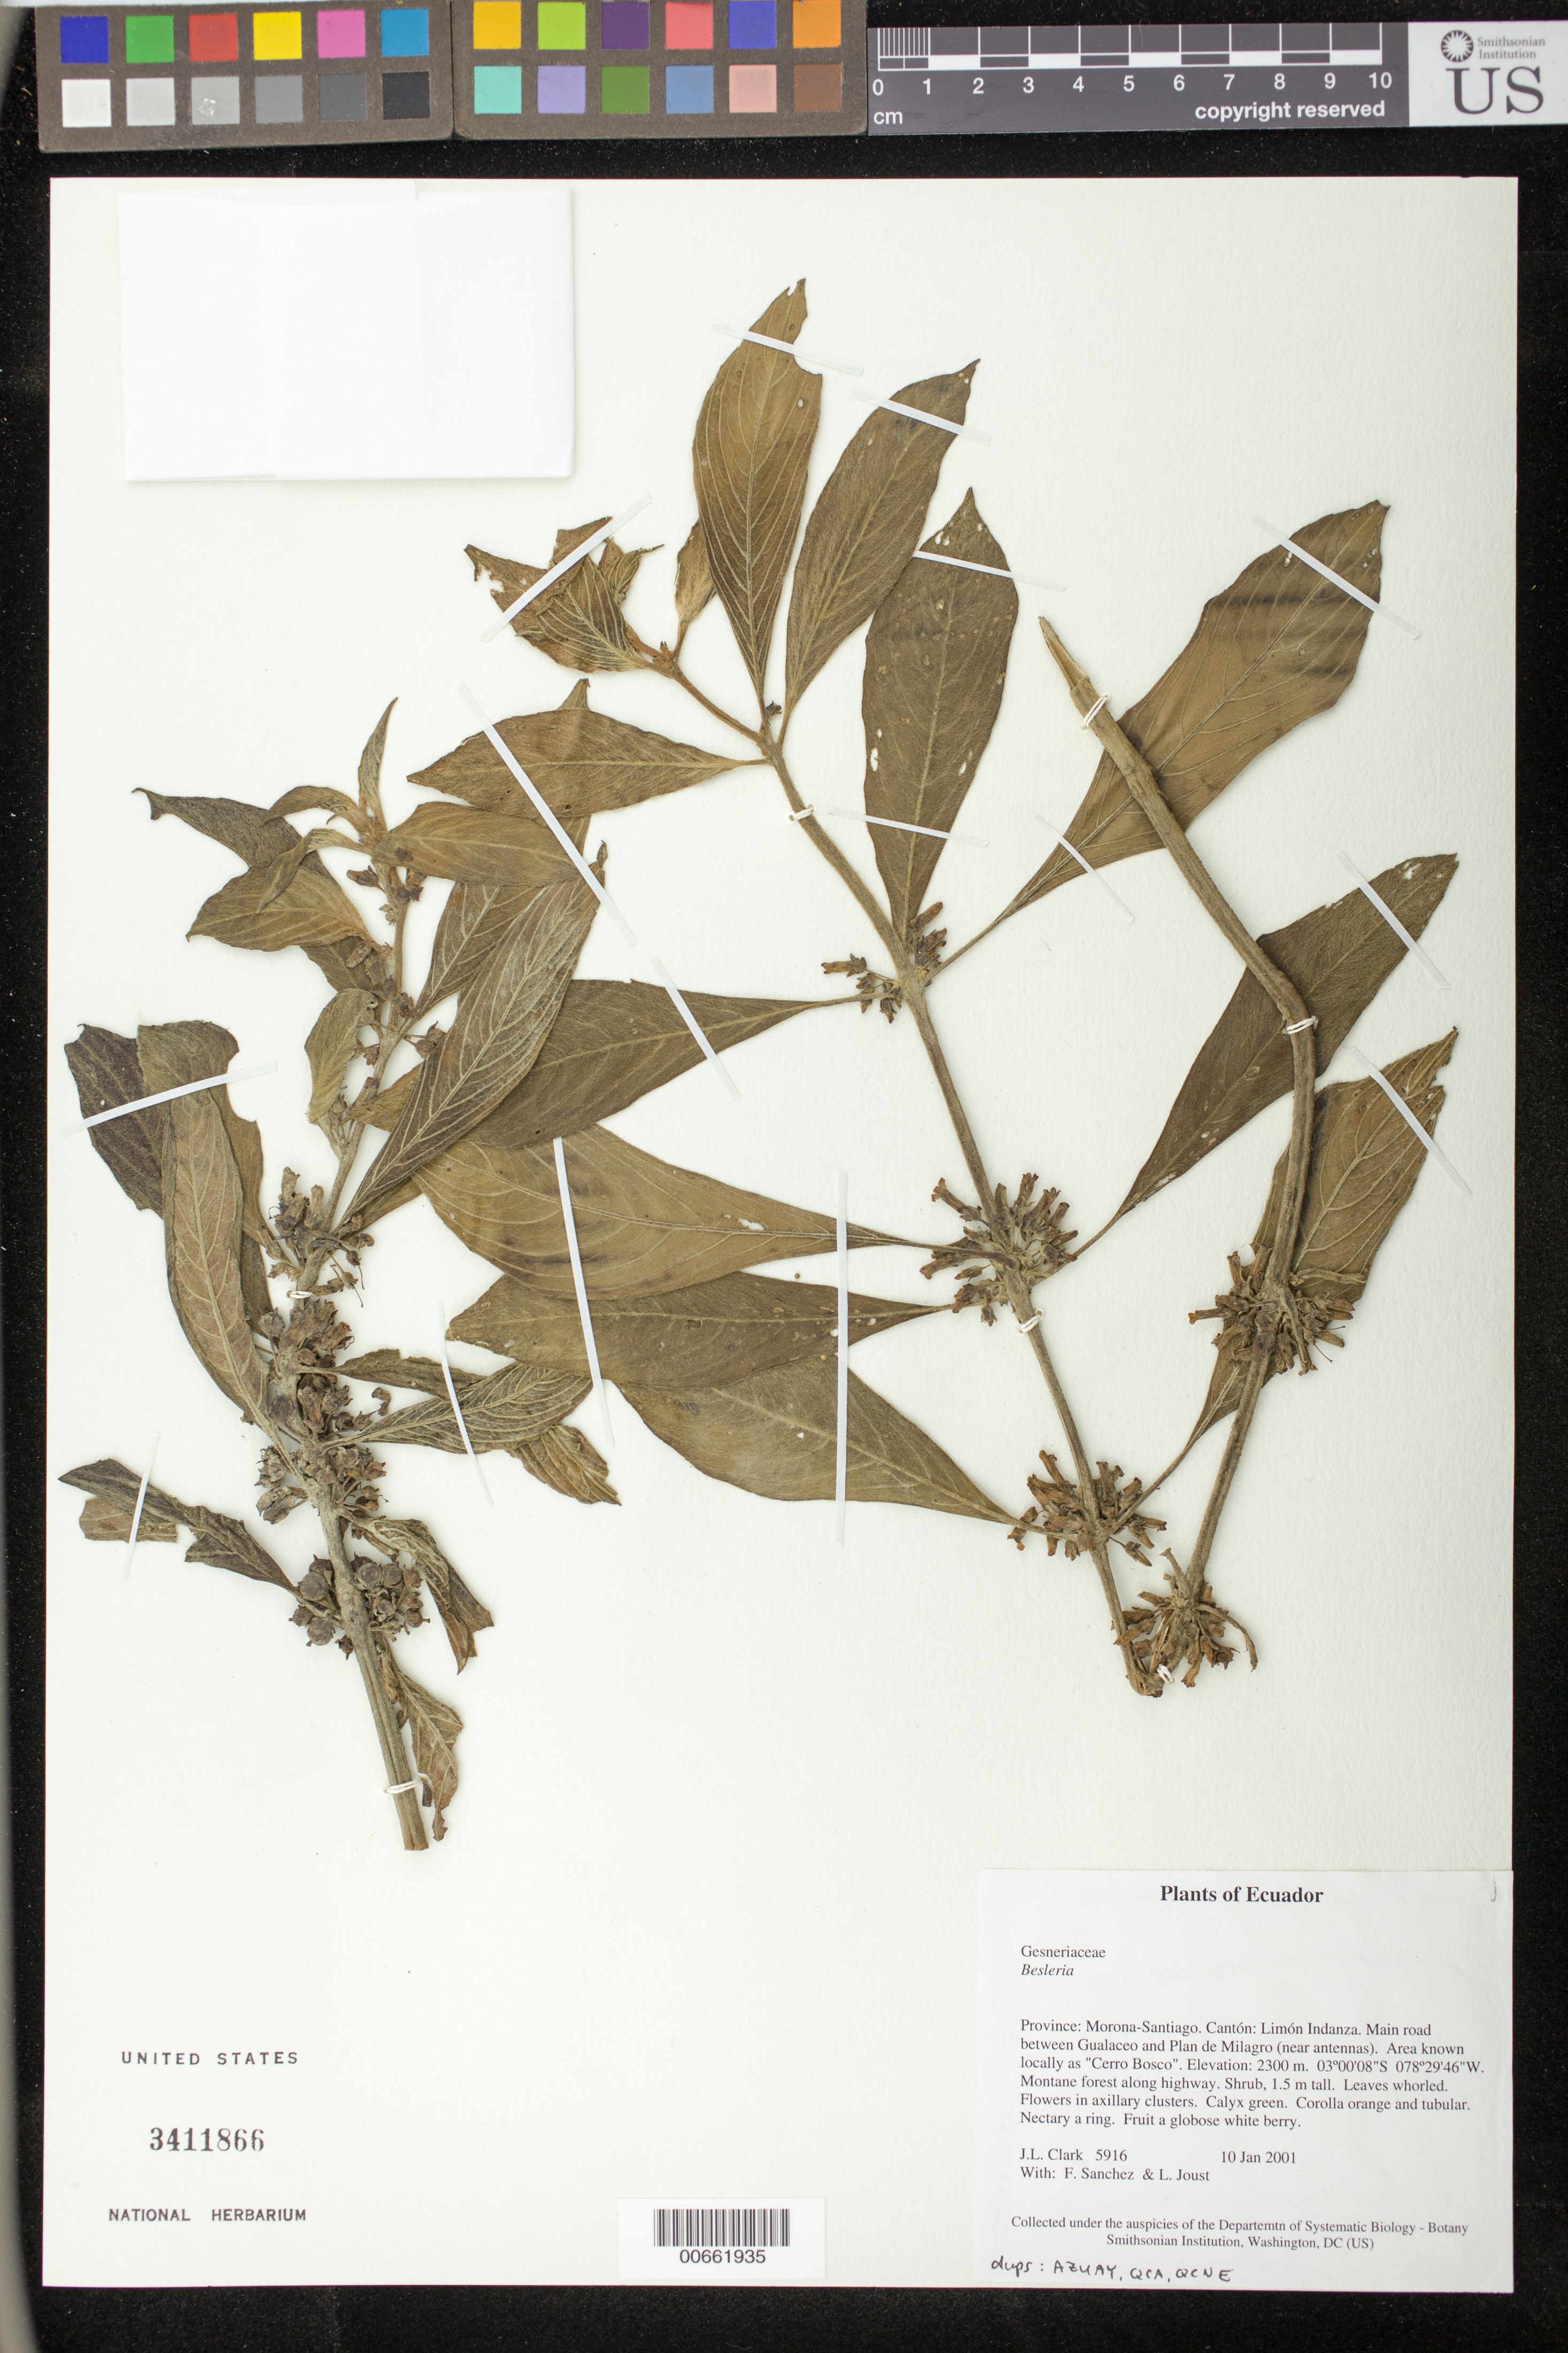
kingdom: Plantae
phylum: Tracheophyta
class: Magnoliopsida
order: Lamiales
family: Gesneriaceae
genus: Besleria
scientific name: Besleria sp.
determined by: Skog, Laurence E.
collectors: J. L. Clark, F. Sanchez & L. Jost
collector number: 5916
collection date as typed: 10 Jan 2001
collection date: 2001-01-10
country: Ecuador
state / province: Morona-Santiago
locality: Cantón: Limón Indanza. Main road between Gualaceo and Plan de Milagro (near antennas). Area known locally as "Cerro Bosco"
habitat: Montane forest along highway.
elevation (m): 2300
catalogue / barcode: US 3411866